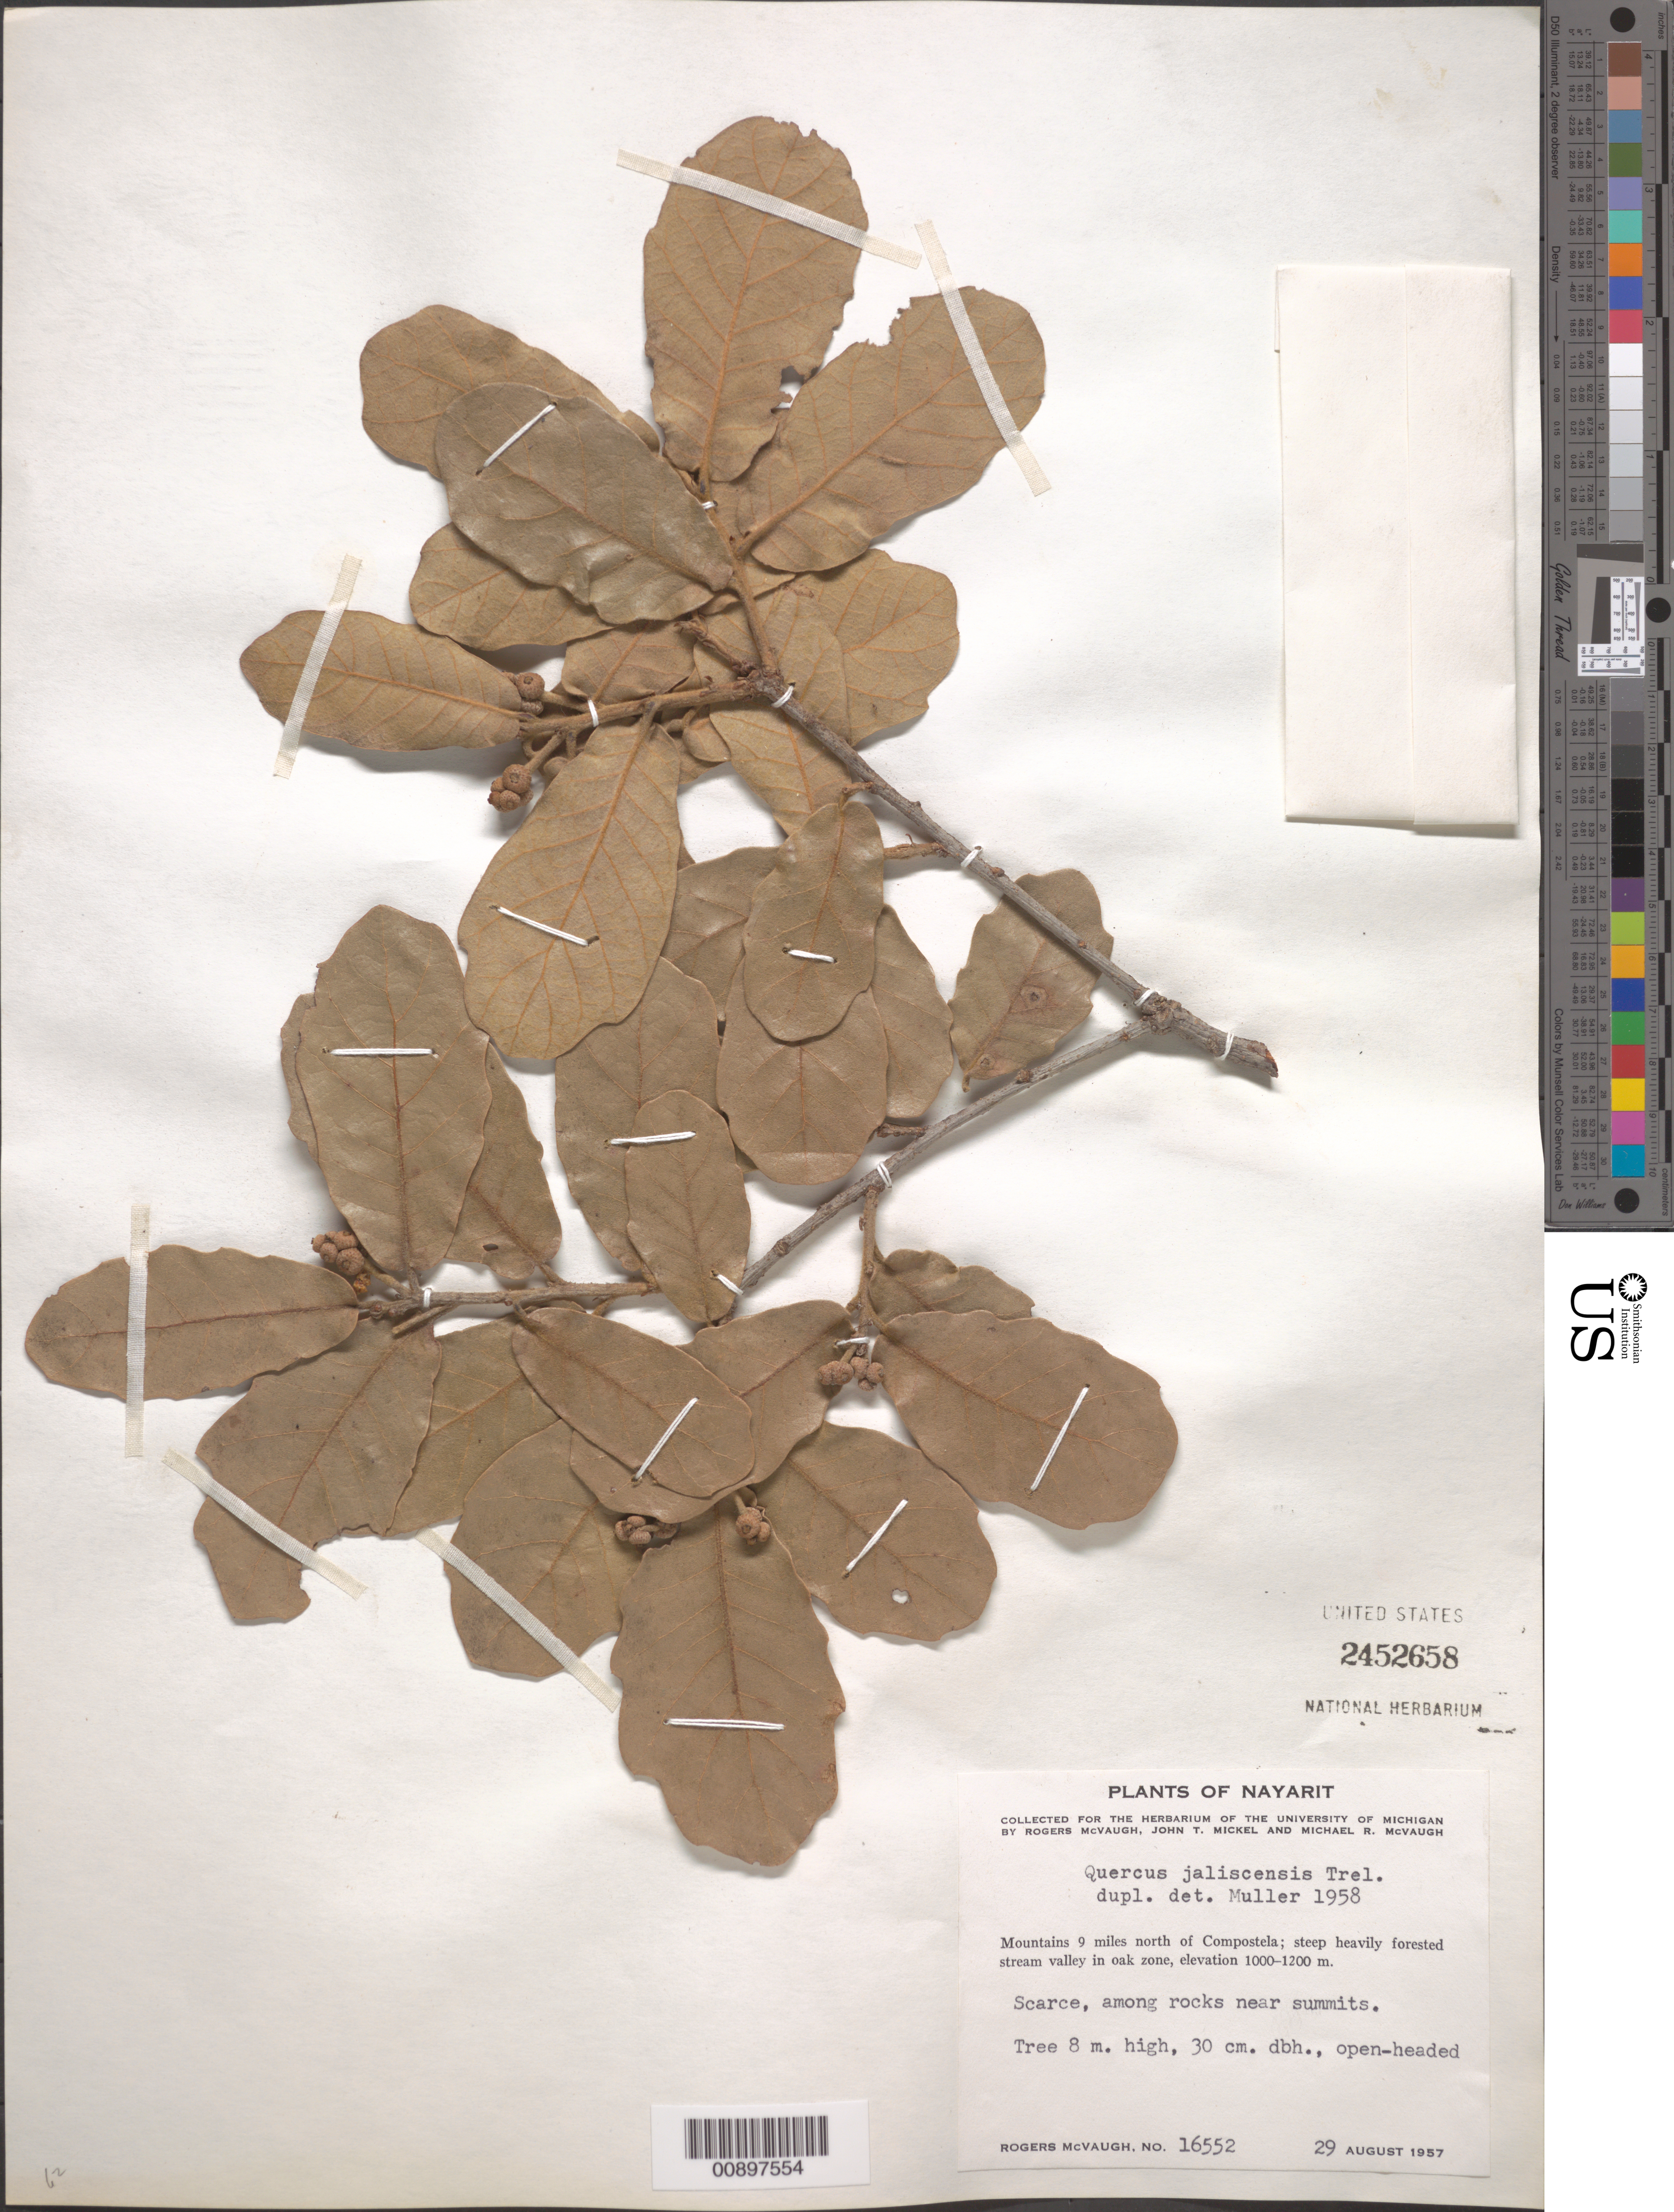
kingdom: Plantae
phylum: Tracheophyta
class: Magnoliopsida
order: Fagales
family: Fagaceae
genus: Quercus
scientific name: Quercus jaliscensis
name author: Trel.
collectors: R. McVaugh, J. T. Mickel & M. R. McVaugh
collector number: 16552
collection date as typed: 29 Aug 1957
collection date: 1957-08-29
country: Mexico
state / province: Nayarit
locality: Mountains 9 miles north of Compostela; steep heavily forested stream valley in oak zone..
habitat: Among rocks near summits.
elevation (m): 1200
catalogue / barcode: US 2452658